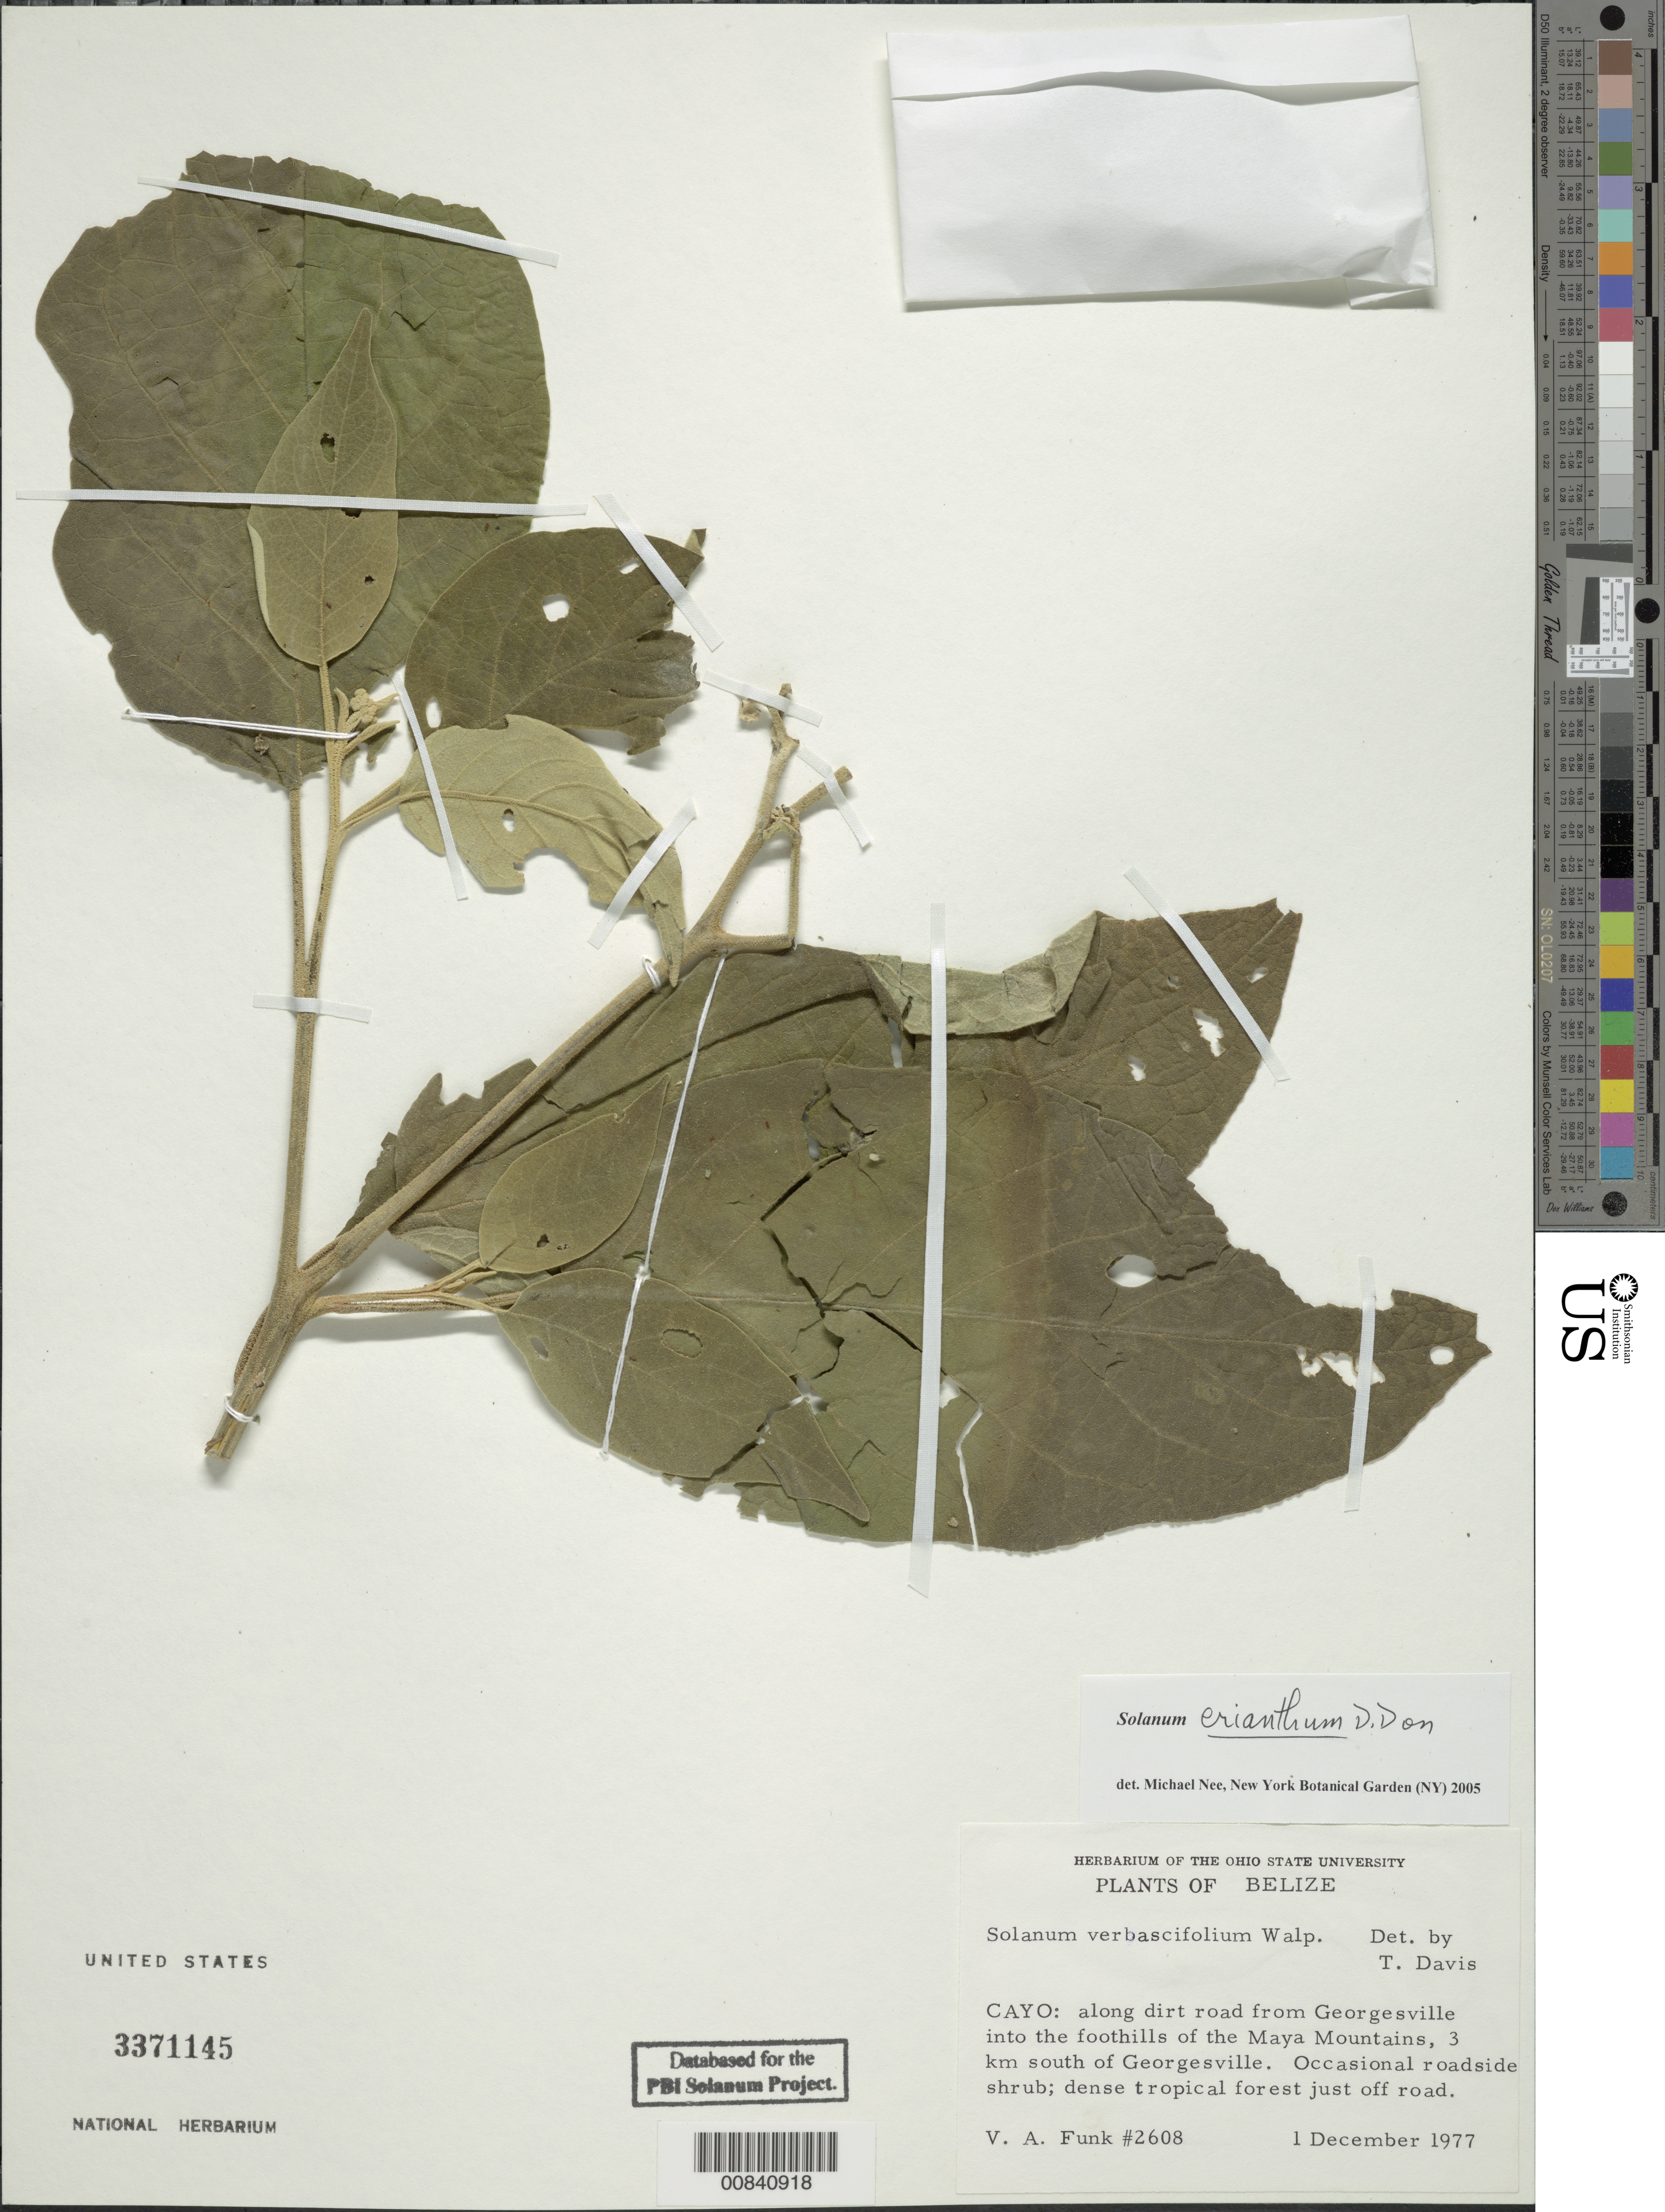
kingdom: Plantae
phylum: Tracheophyta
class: Magnoliopsida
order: Solanales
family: Solanaceae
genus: Solanum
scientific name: Solanum erianthum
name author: D. Don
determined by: Nee, Michael H.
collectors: V. Funk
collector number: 2608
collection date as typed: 1 Dec 1977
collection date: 1977-12-01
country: Belize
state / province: Cayo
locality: Along dirt road from Georgesville into the foothills of the Maya Mountains, 3 km S of Georgesville.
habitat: Occasional roadside shrub; dense tropical forest just off road.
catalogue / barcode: US 3371145